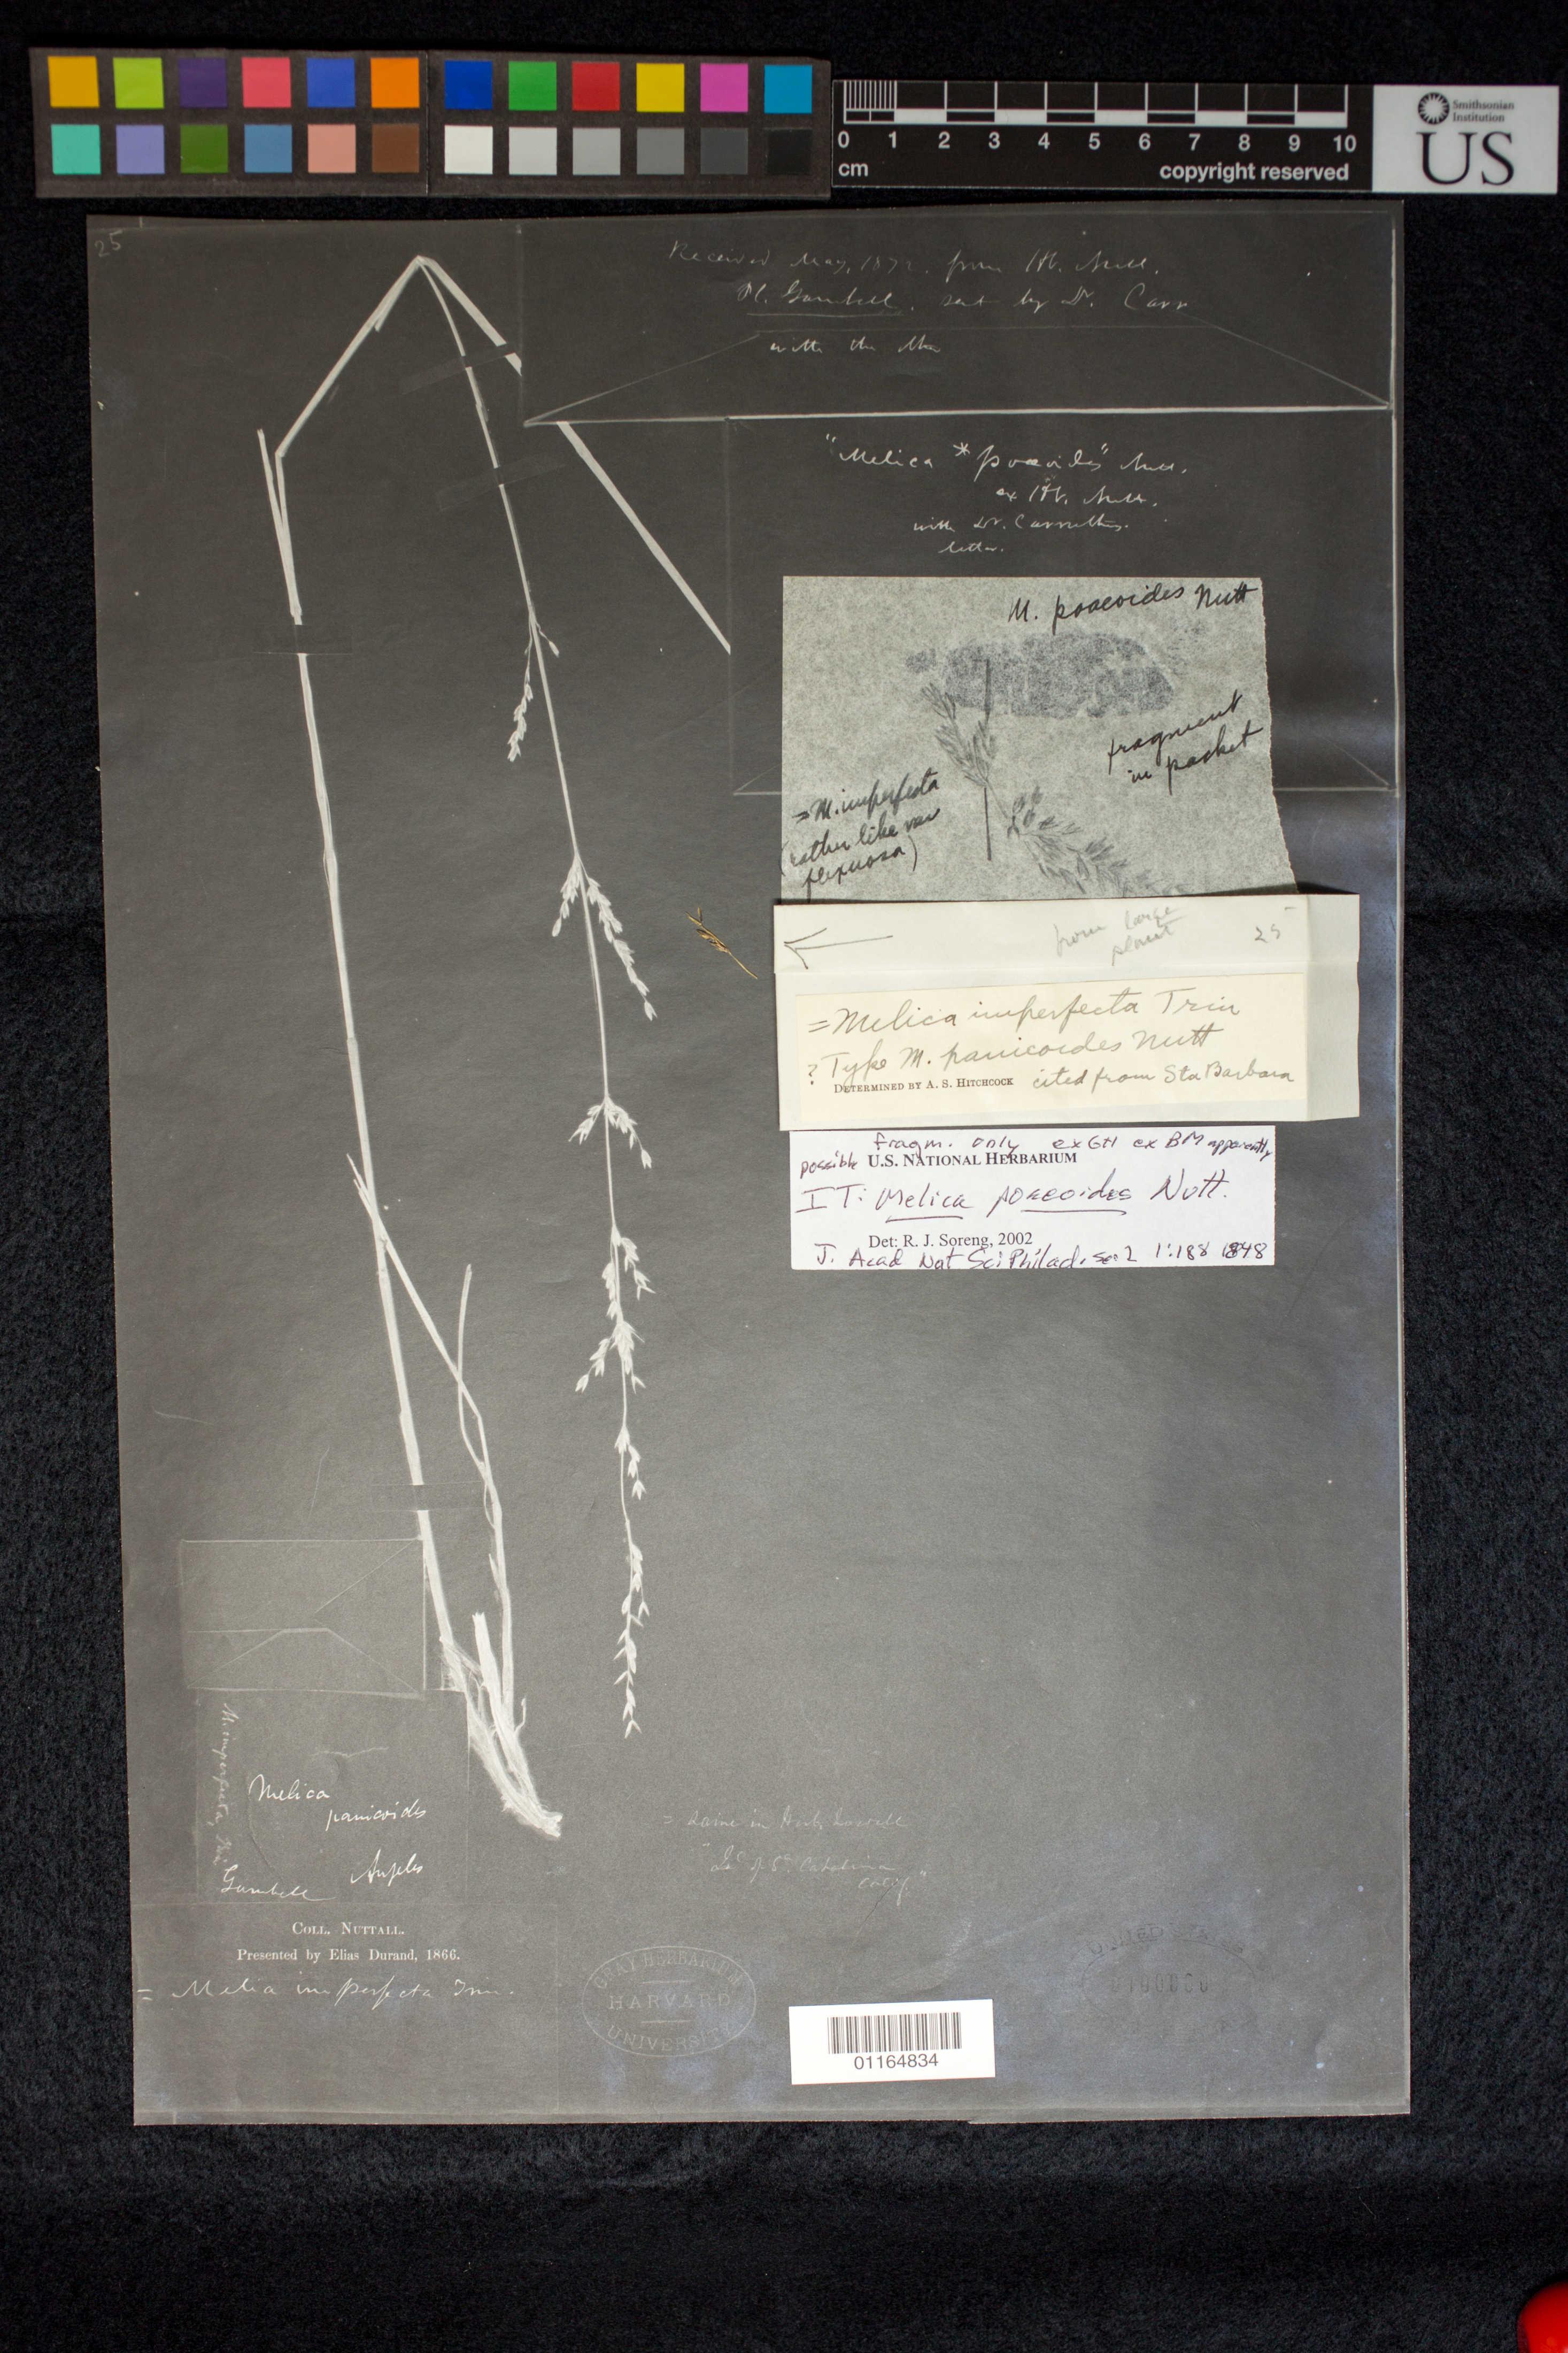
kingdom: Plantae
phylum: Tracheophyta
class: Liliopsida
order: Poales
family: Poaceae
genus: Melica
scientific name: Melica panicoides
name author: Nutt.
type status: Possible Type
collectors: W. Gambel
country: United States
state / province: California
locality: Angeles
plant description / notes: Photostat and fragmentary material of type specimen ex herb. Gray (GH/HUH). Unclear from annotations whether this is type of Melica pooides Nutt. or Melica panicoides Nutt.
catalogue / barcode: US 100060